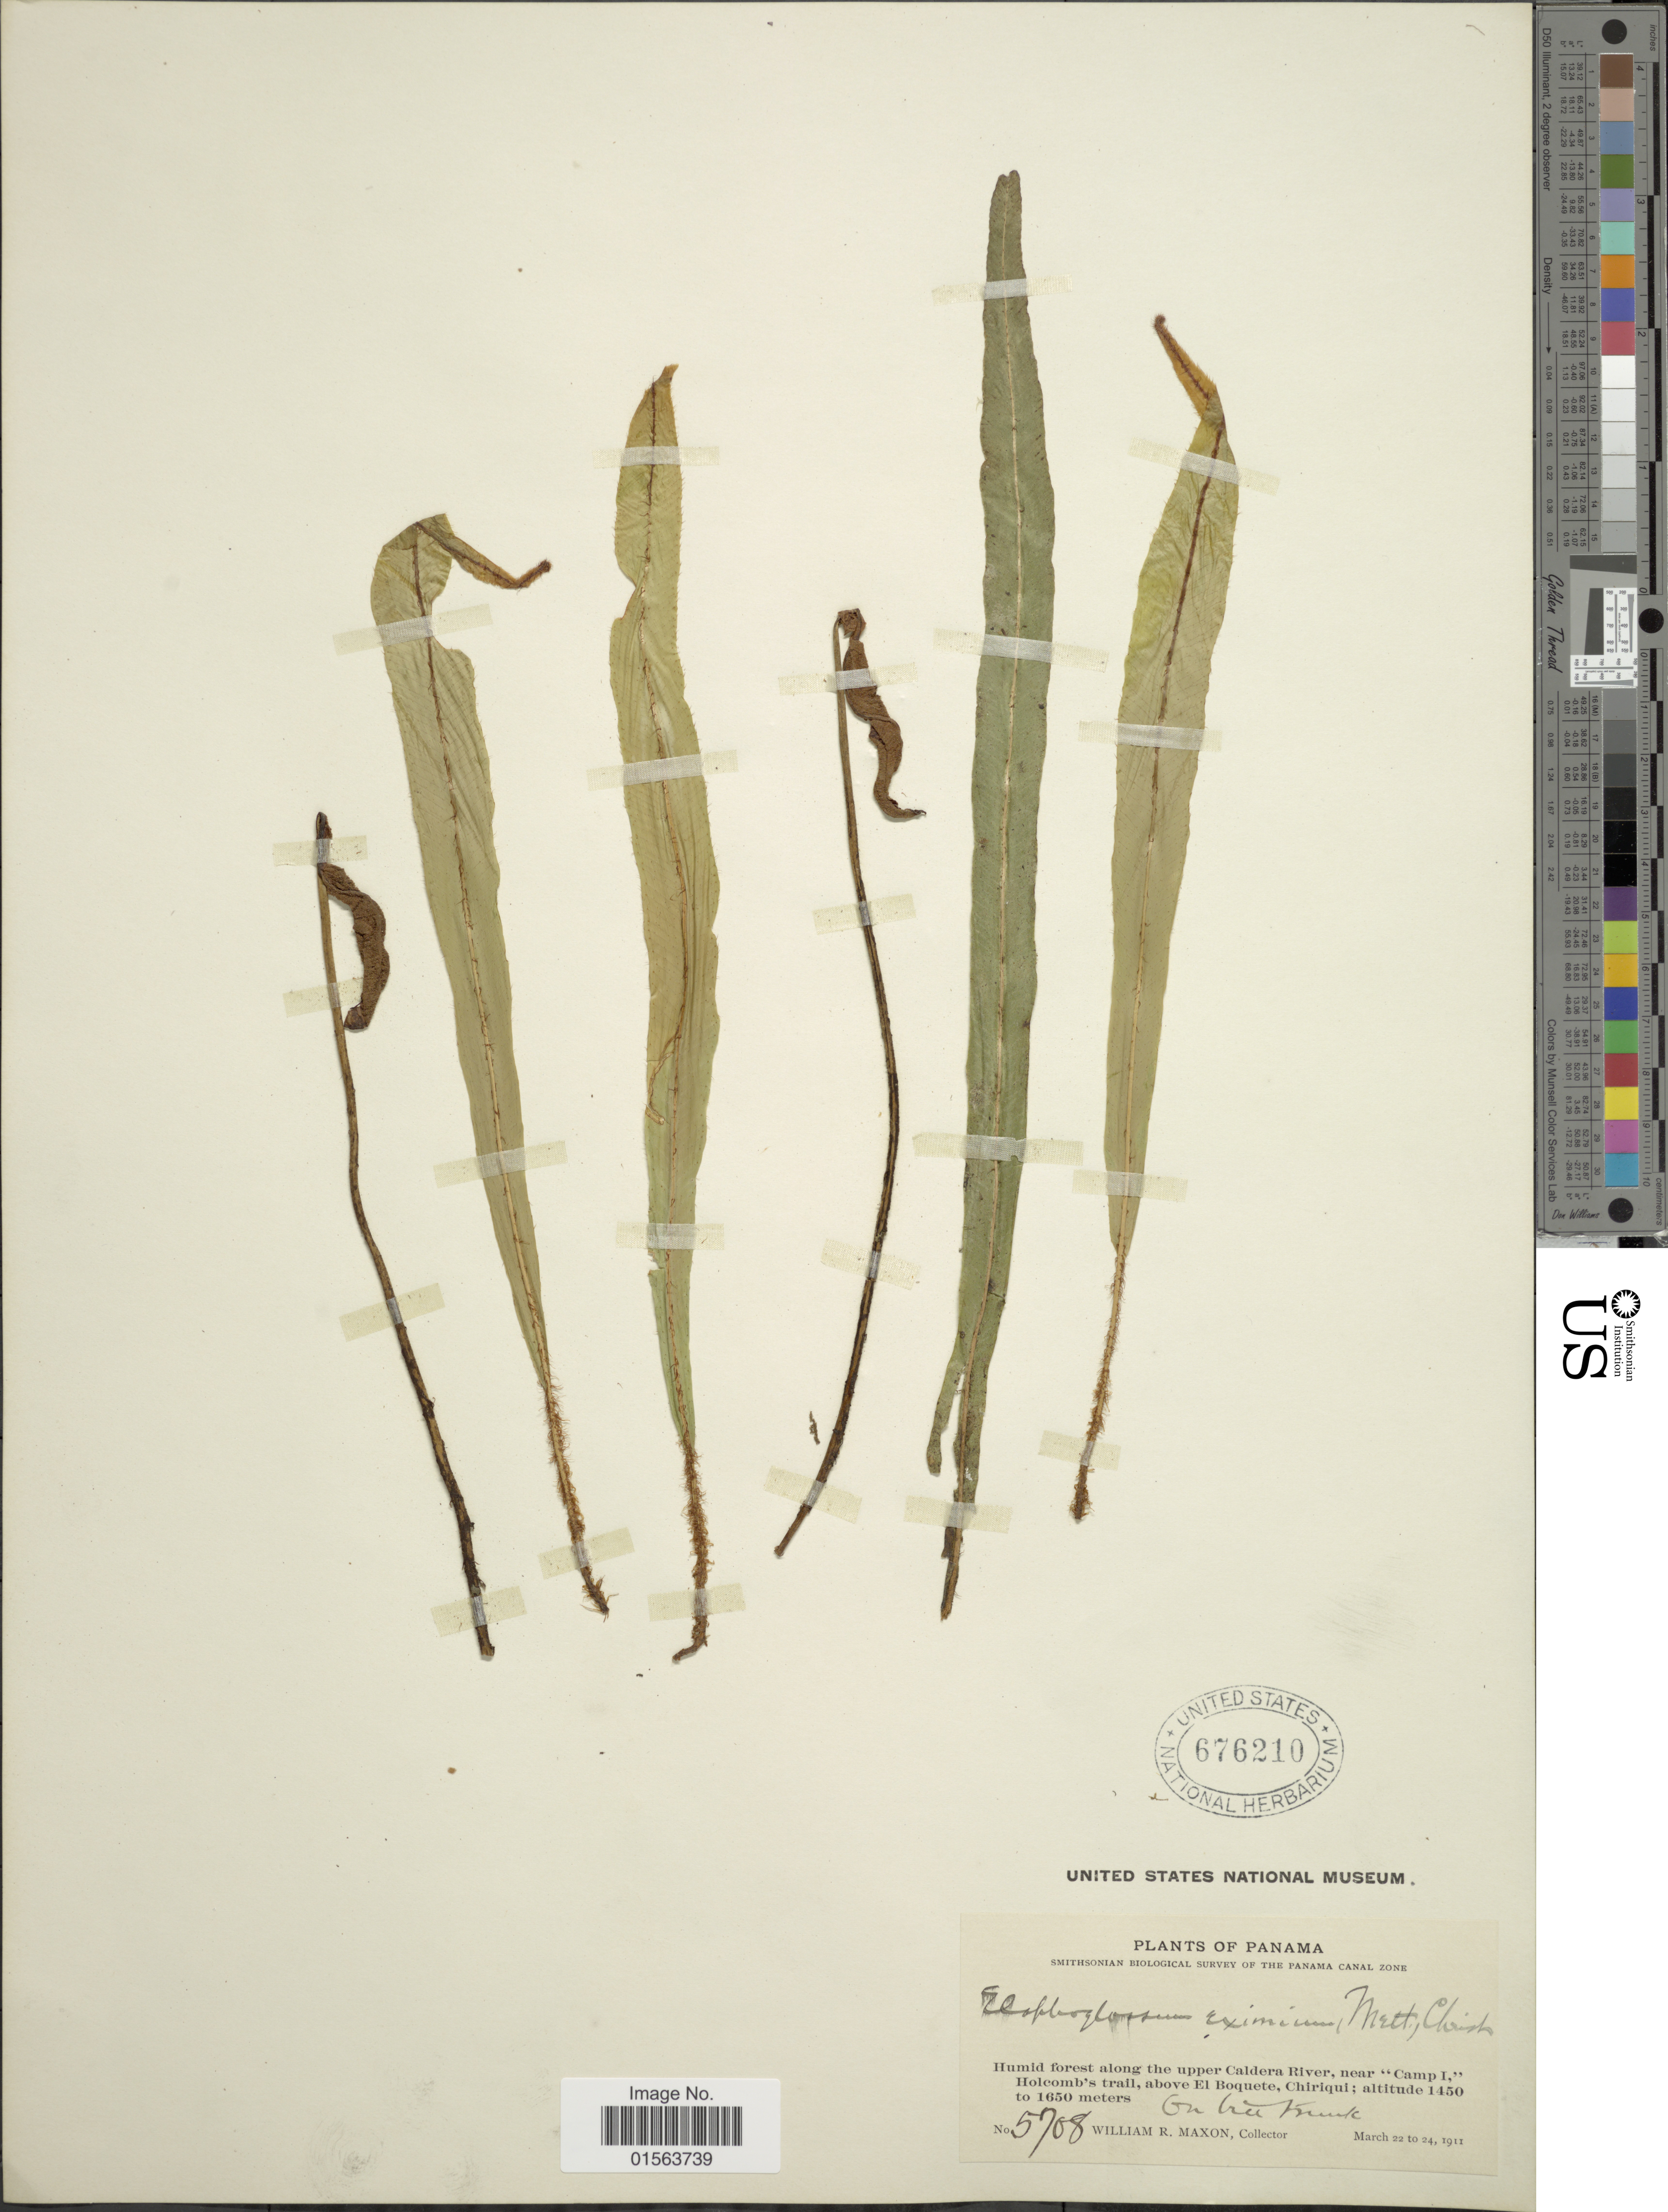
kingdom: Plantae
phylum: Tracheophyta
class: Polypodiopsida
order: Polypodiales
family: Dryopteridaceae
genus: Elaphoglossum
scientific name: Elaphoglossum eximium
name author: (Mett.) Christ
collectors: W. R. Maxon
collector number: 5708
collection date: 1911-03-22/1911-03-24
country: Panama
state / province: Chiriqui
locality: Humid forest along the upper Caldera River, near Camp1, Holcomb's trail, above El Boquete, Chiriqui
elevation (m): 1450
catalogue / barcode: US 676210